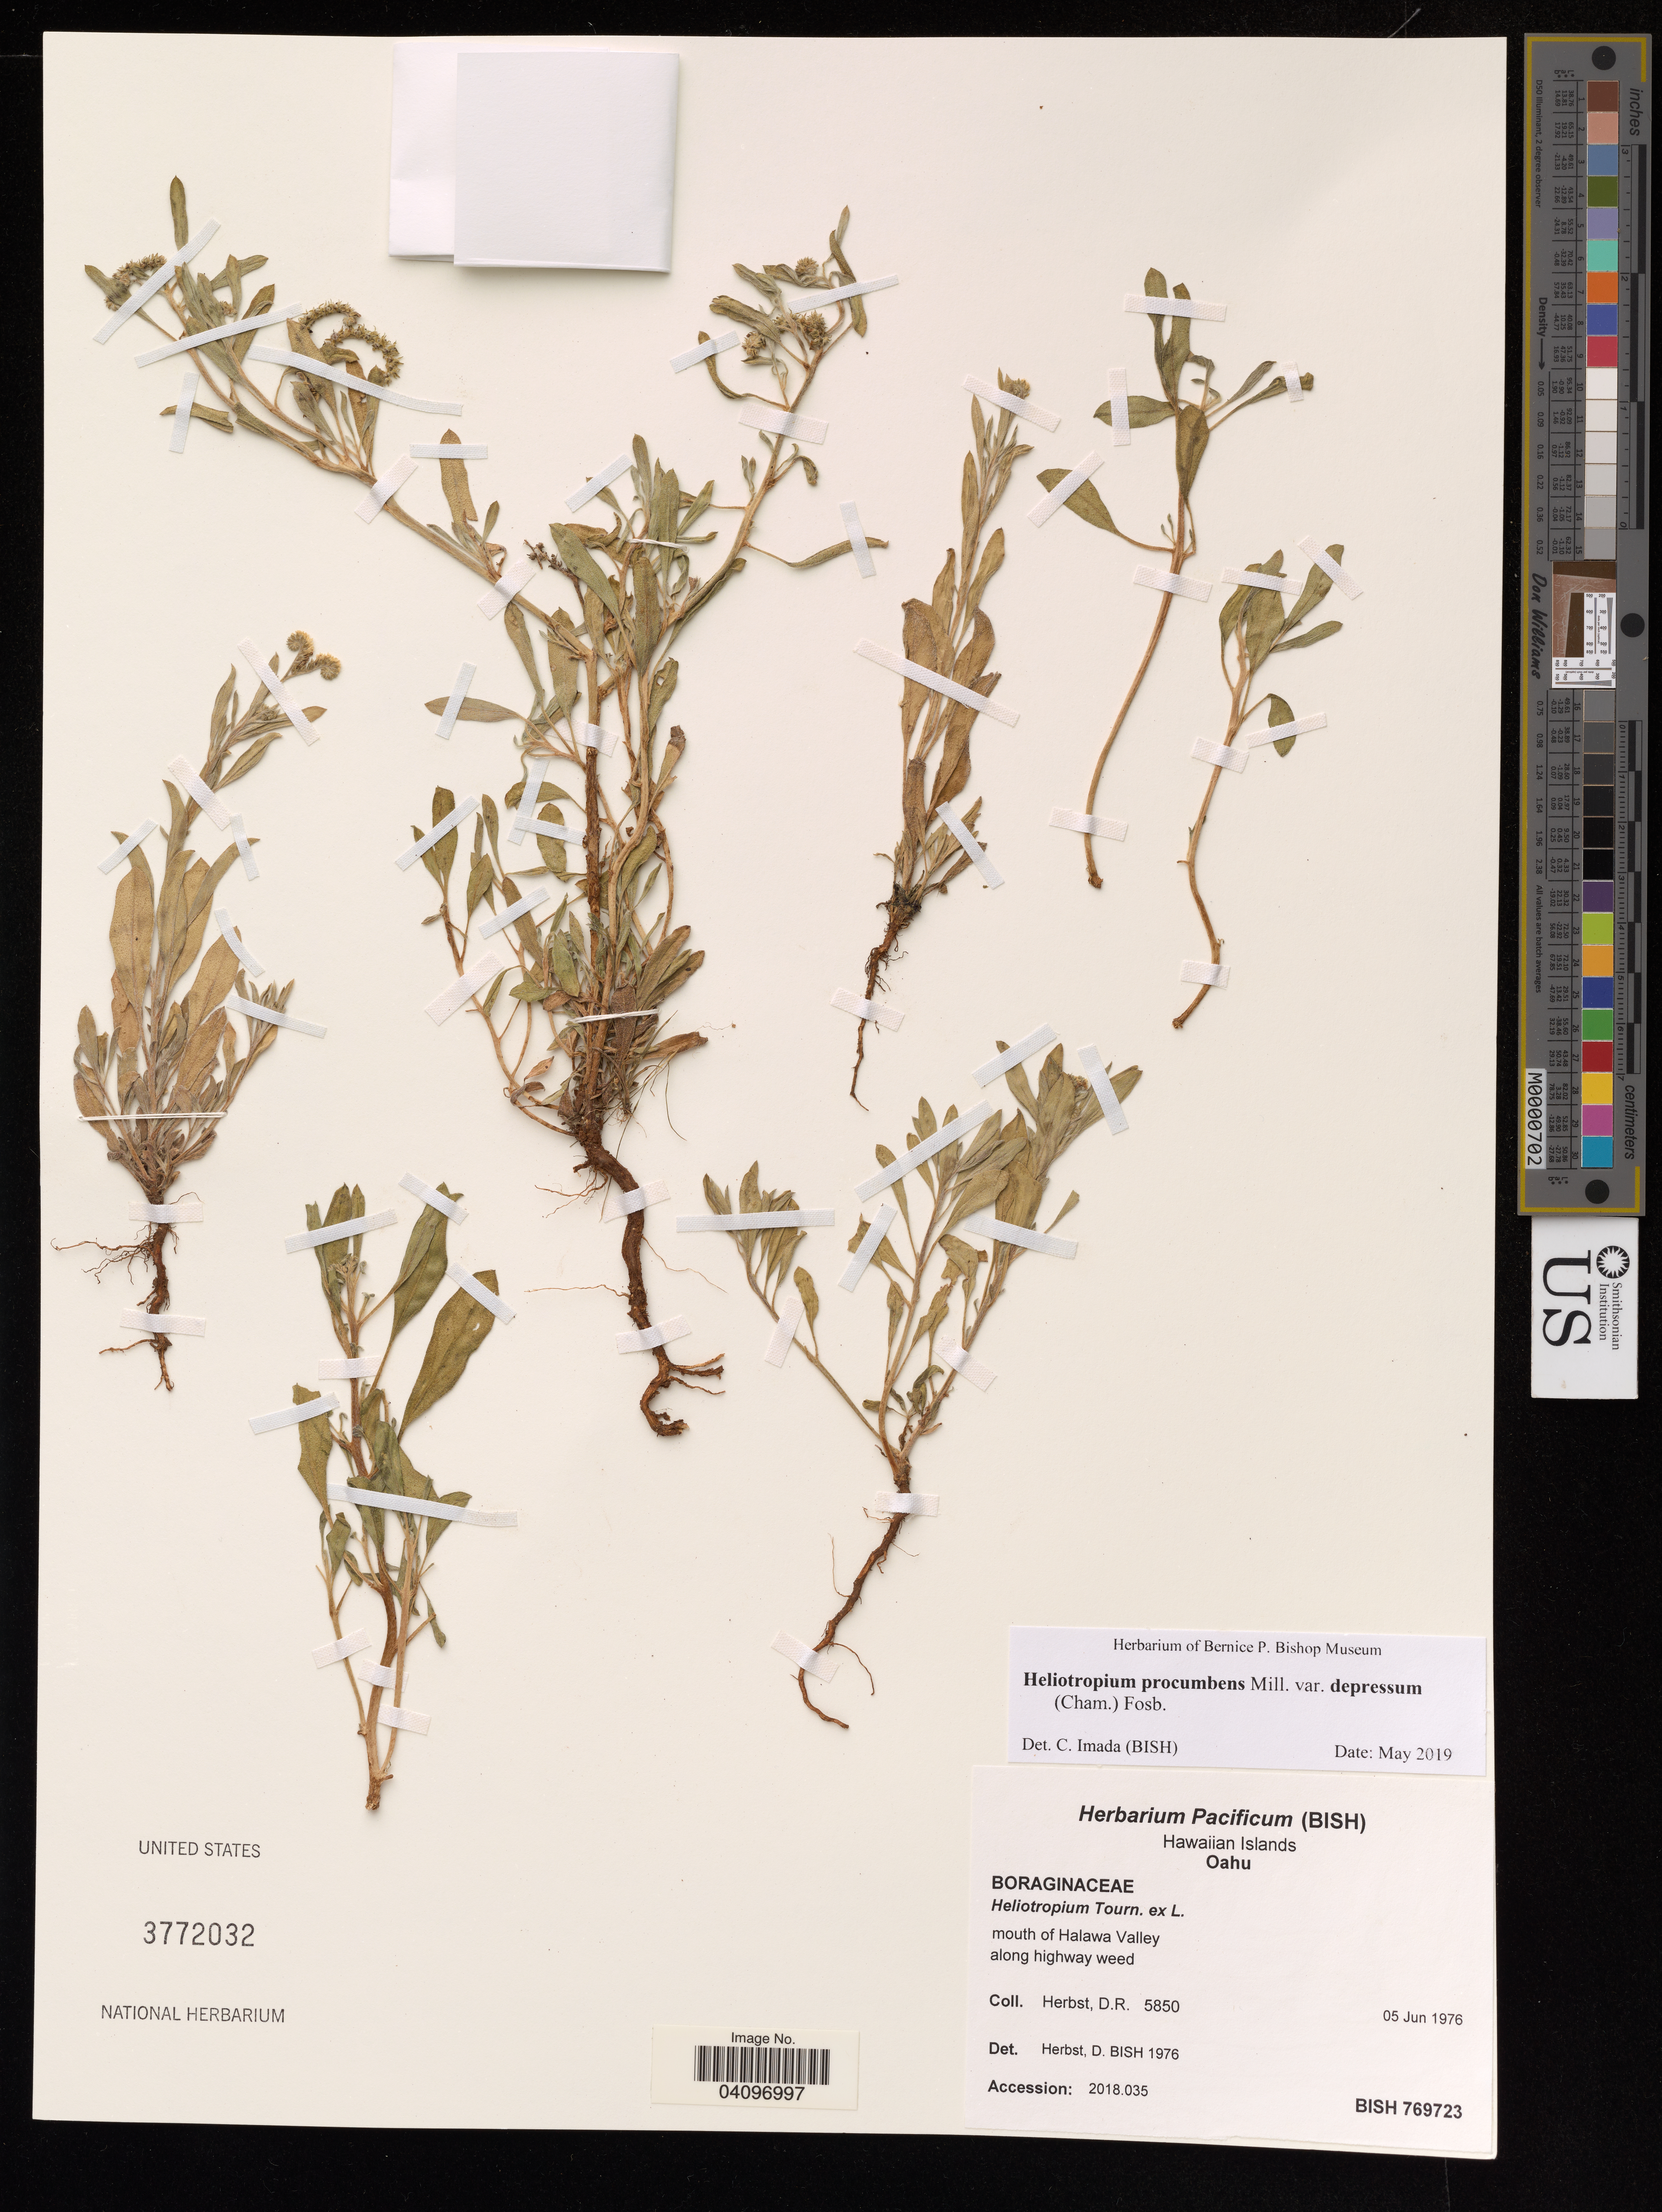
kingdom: Plantae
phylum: Tracheophyta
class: Magnoliopsida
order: Boraginales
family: Heliotropiaceae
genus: Heliotropium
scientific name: Heliotropium procumbens var. depressum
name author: (Cham.) Fosberg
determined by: Imada, C. T.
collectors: D. R. Herbst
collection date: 1976-06-05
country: United States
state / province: Hawaii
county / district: Honolulu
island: Oahu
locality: Mouth of Halawa Valley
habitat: Along highway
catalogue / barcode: US 3772032